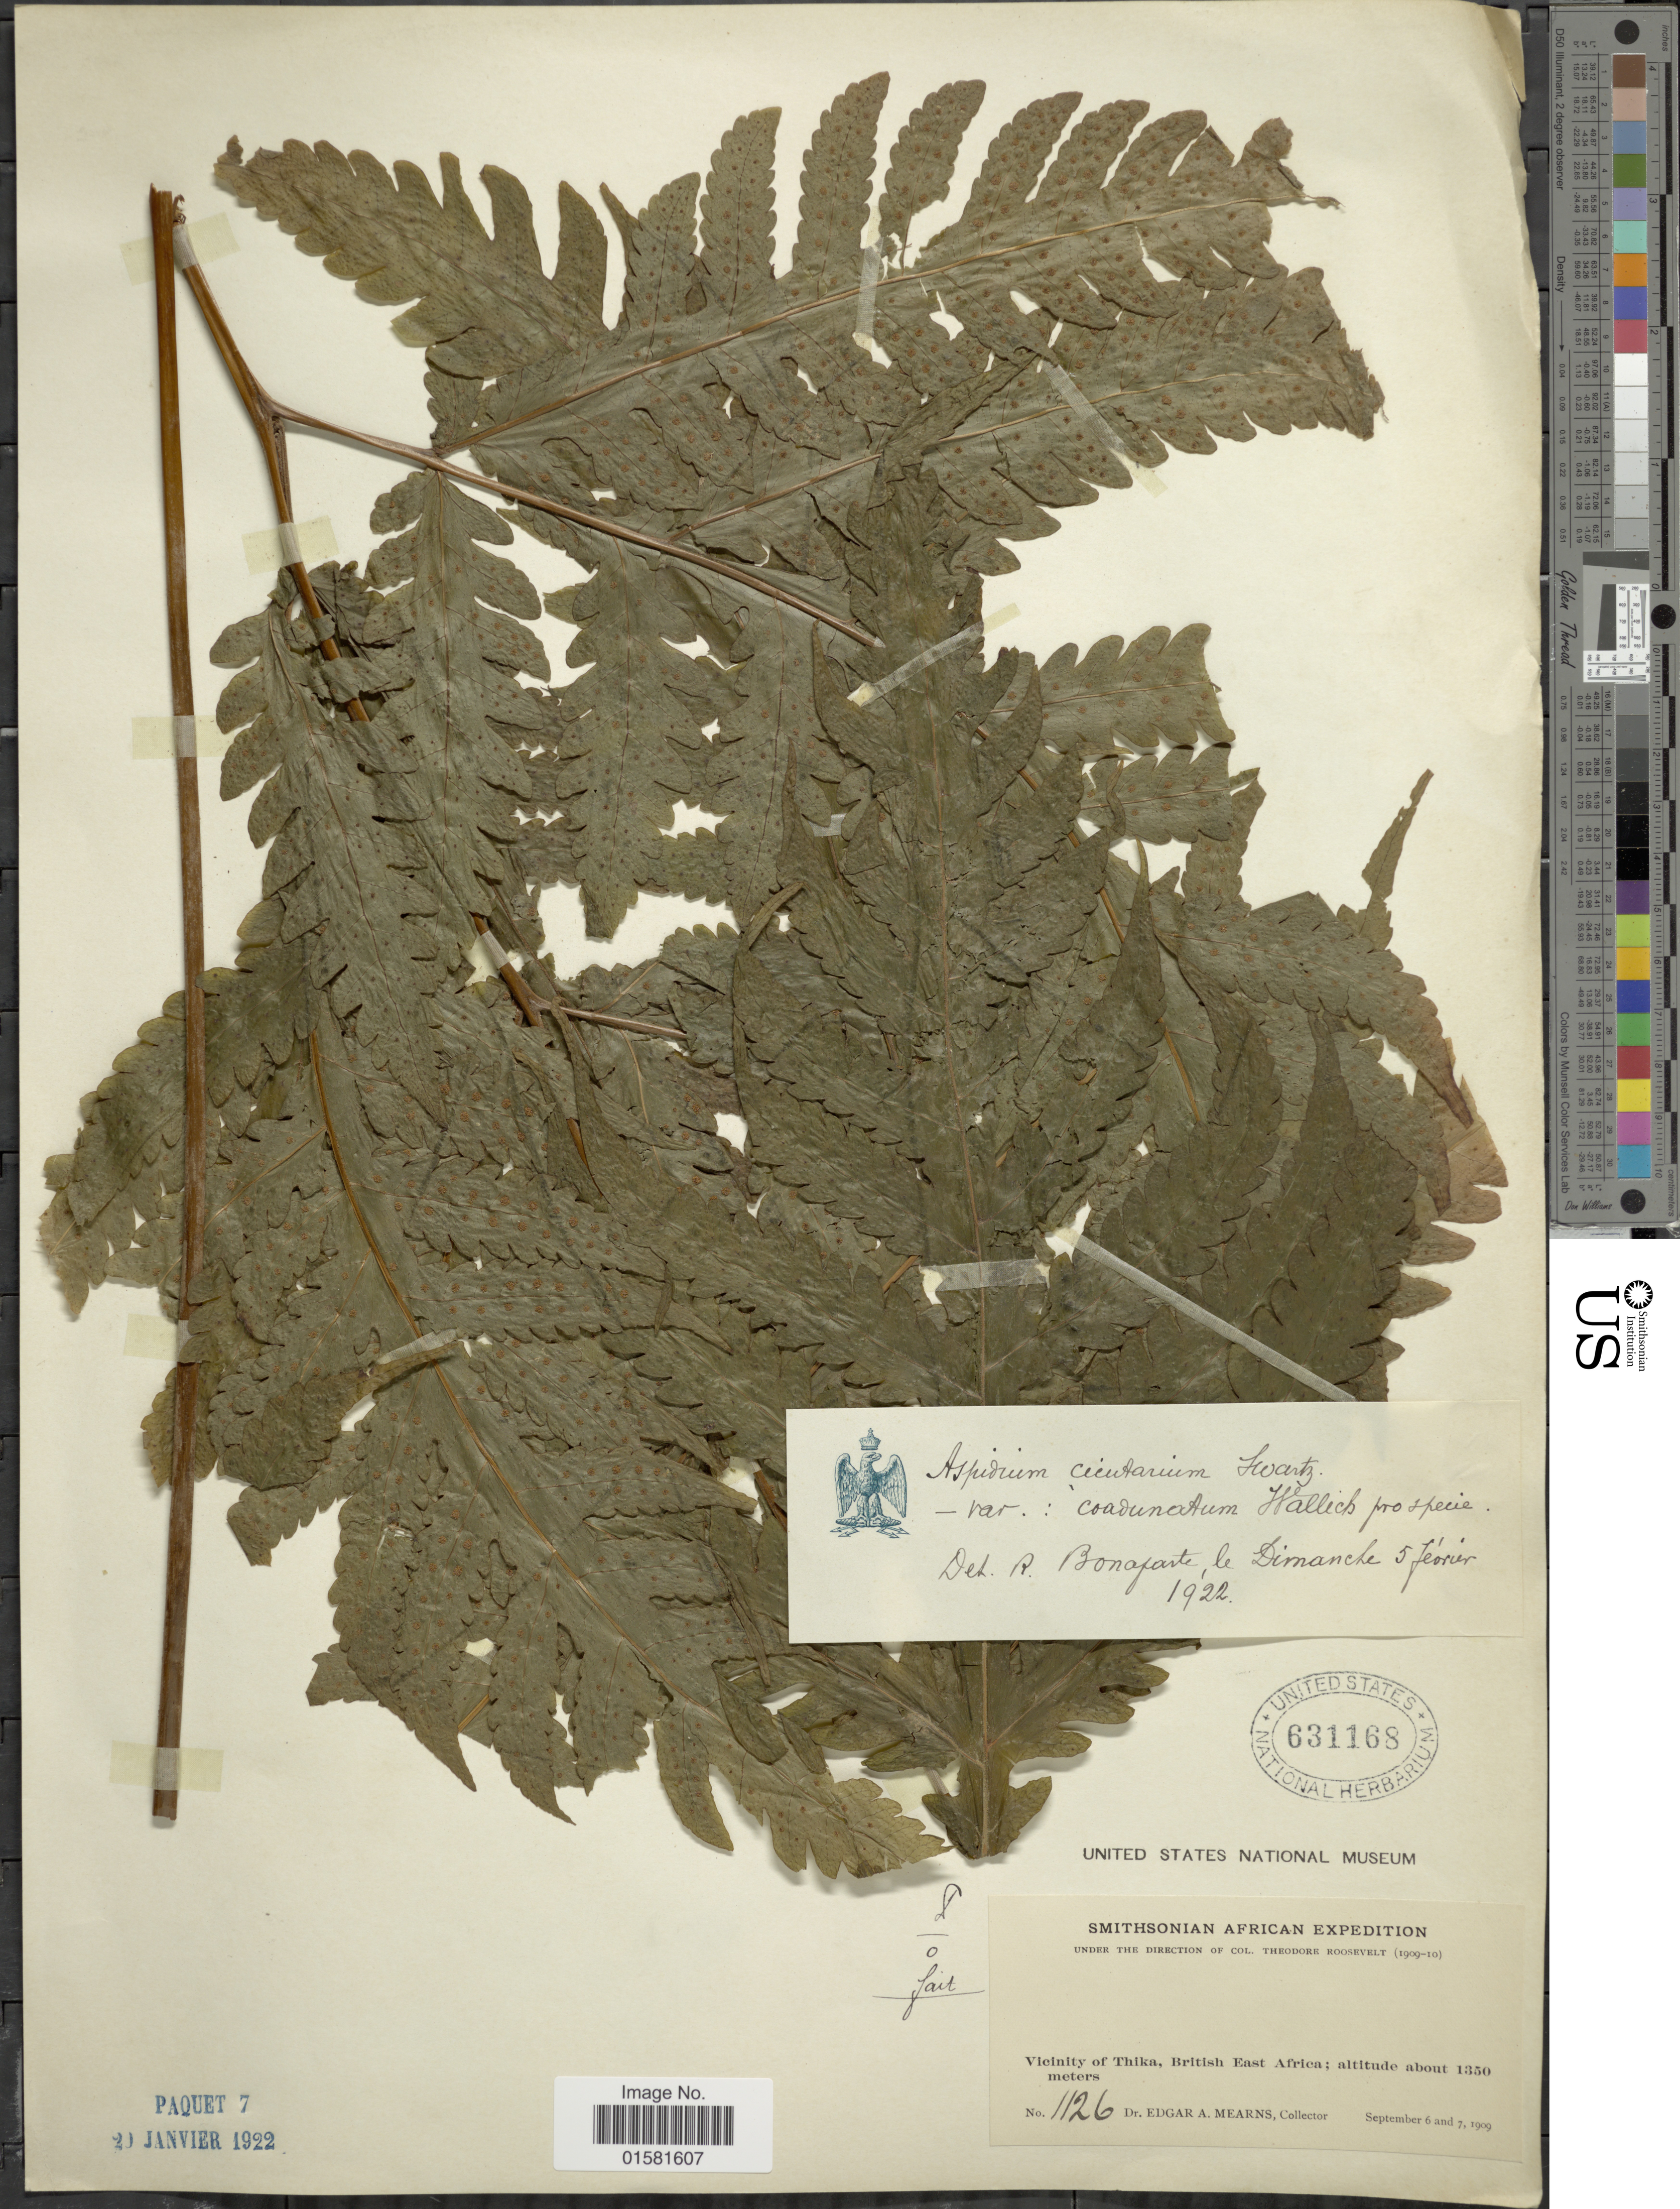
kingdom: Plantae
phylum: Tracheophyta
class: Polypodiopsida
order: Polypodiales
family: Tectariaceae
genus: Tectaria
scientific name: Tectaria macrodonta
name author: (Fée) C. Chr.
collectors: E. A. Mearns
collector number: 1126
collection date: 1909-09-06/1909-09-07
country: Kenya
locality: Vicinity of Thika, British East Africa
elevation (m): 1350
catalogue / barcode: US 631168